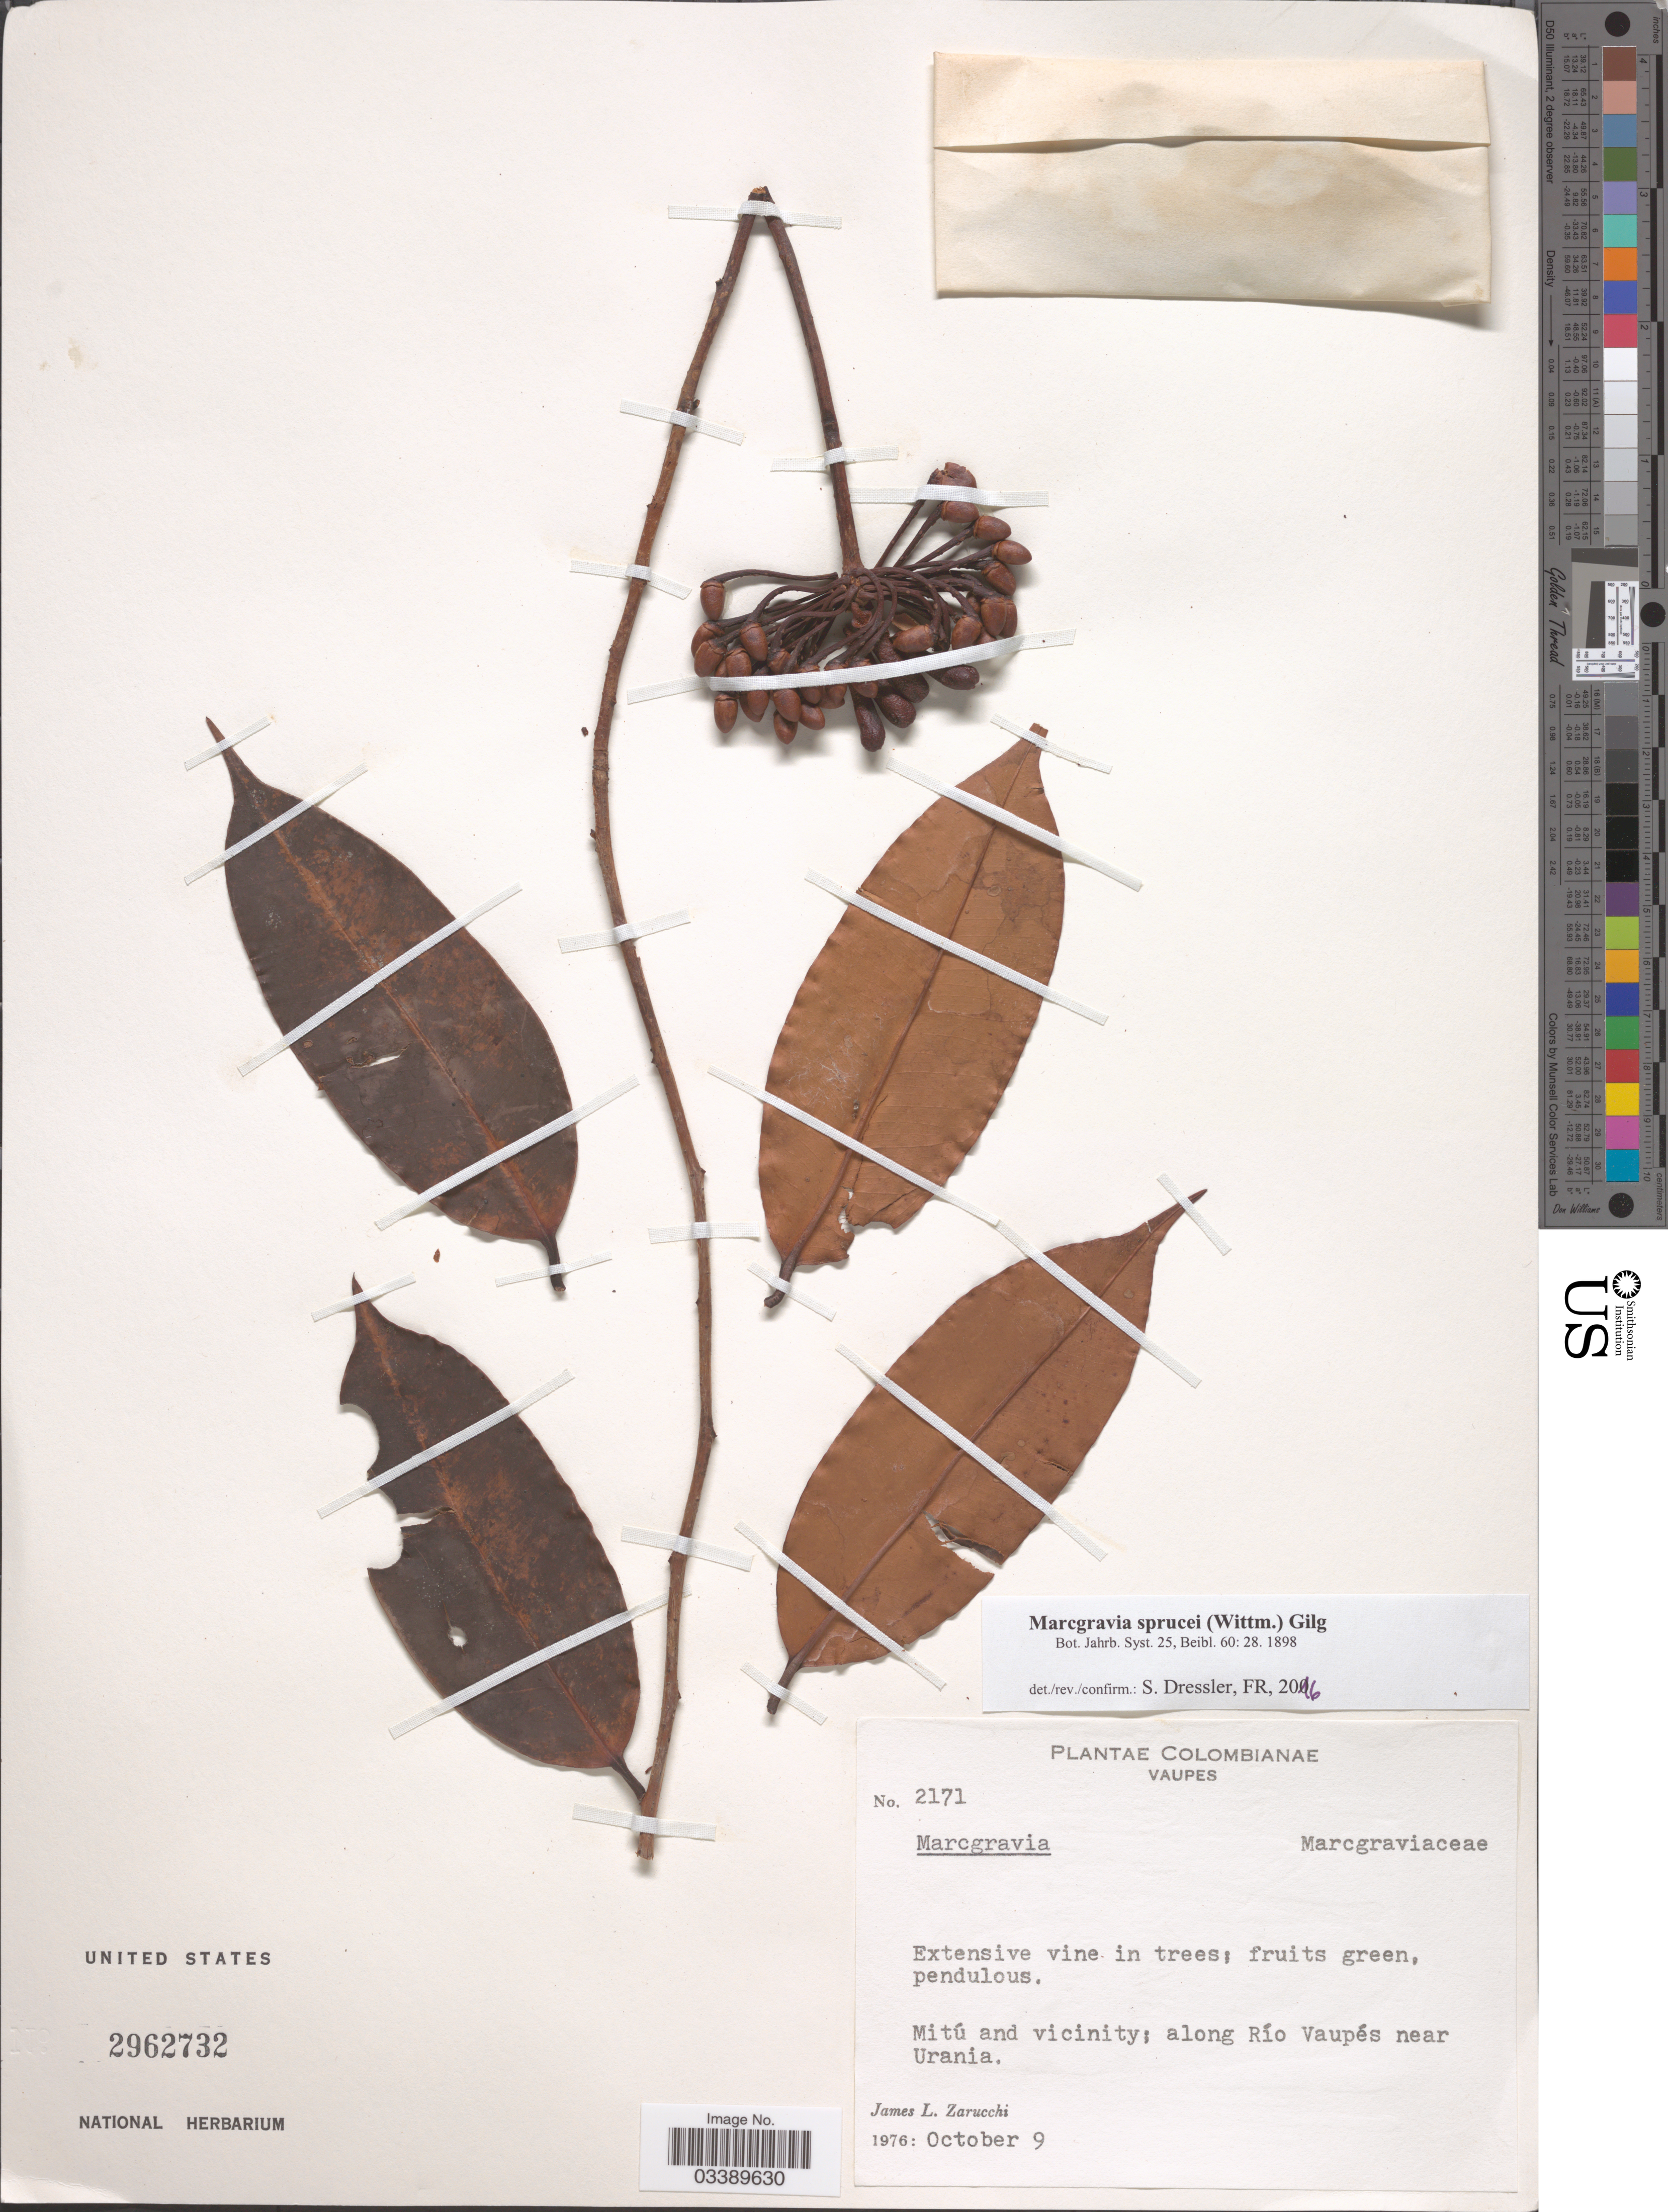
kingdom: Plantae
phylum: Tracheophyta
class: Magnoliopsida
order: Ericales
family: Marcgraviaceae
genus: Marcgravia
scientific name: Marcgravia sprucei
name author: (Wittm.) Gilg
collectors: J. L. Zarucchi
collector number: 2171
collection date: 1976-10-09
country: Colombia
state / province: Vaupés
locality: Mitú and vicinity; along Río Vaupés near Urania.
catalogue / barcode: US 2962732